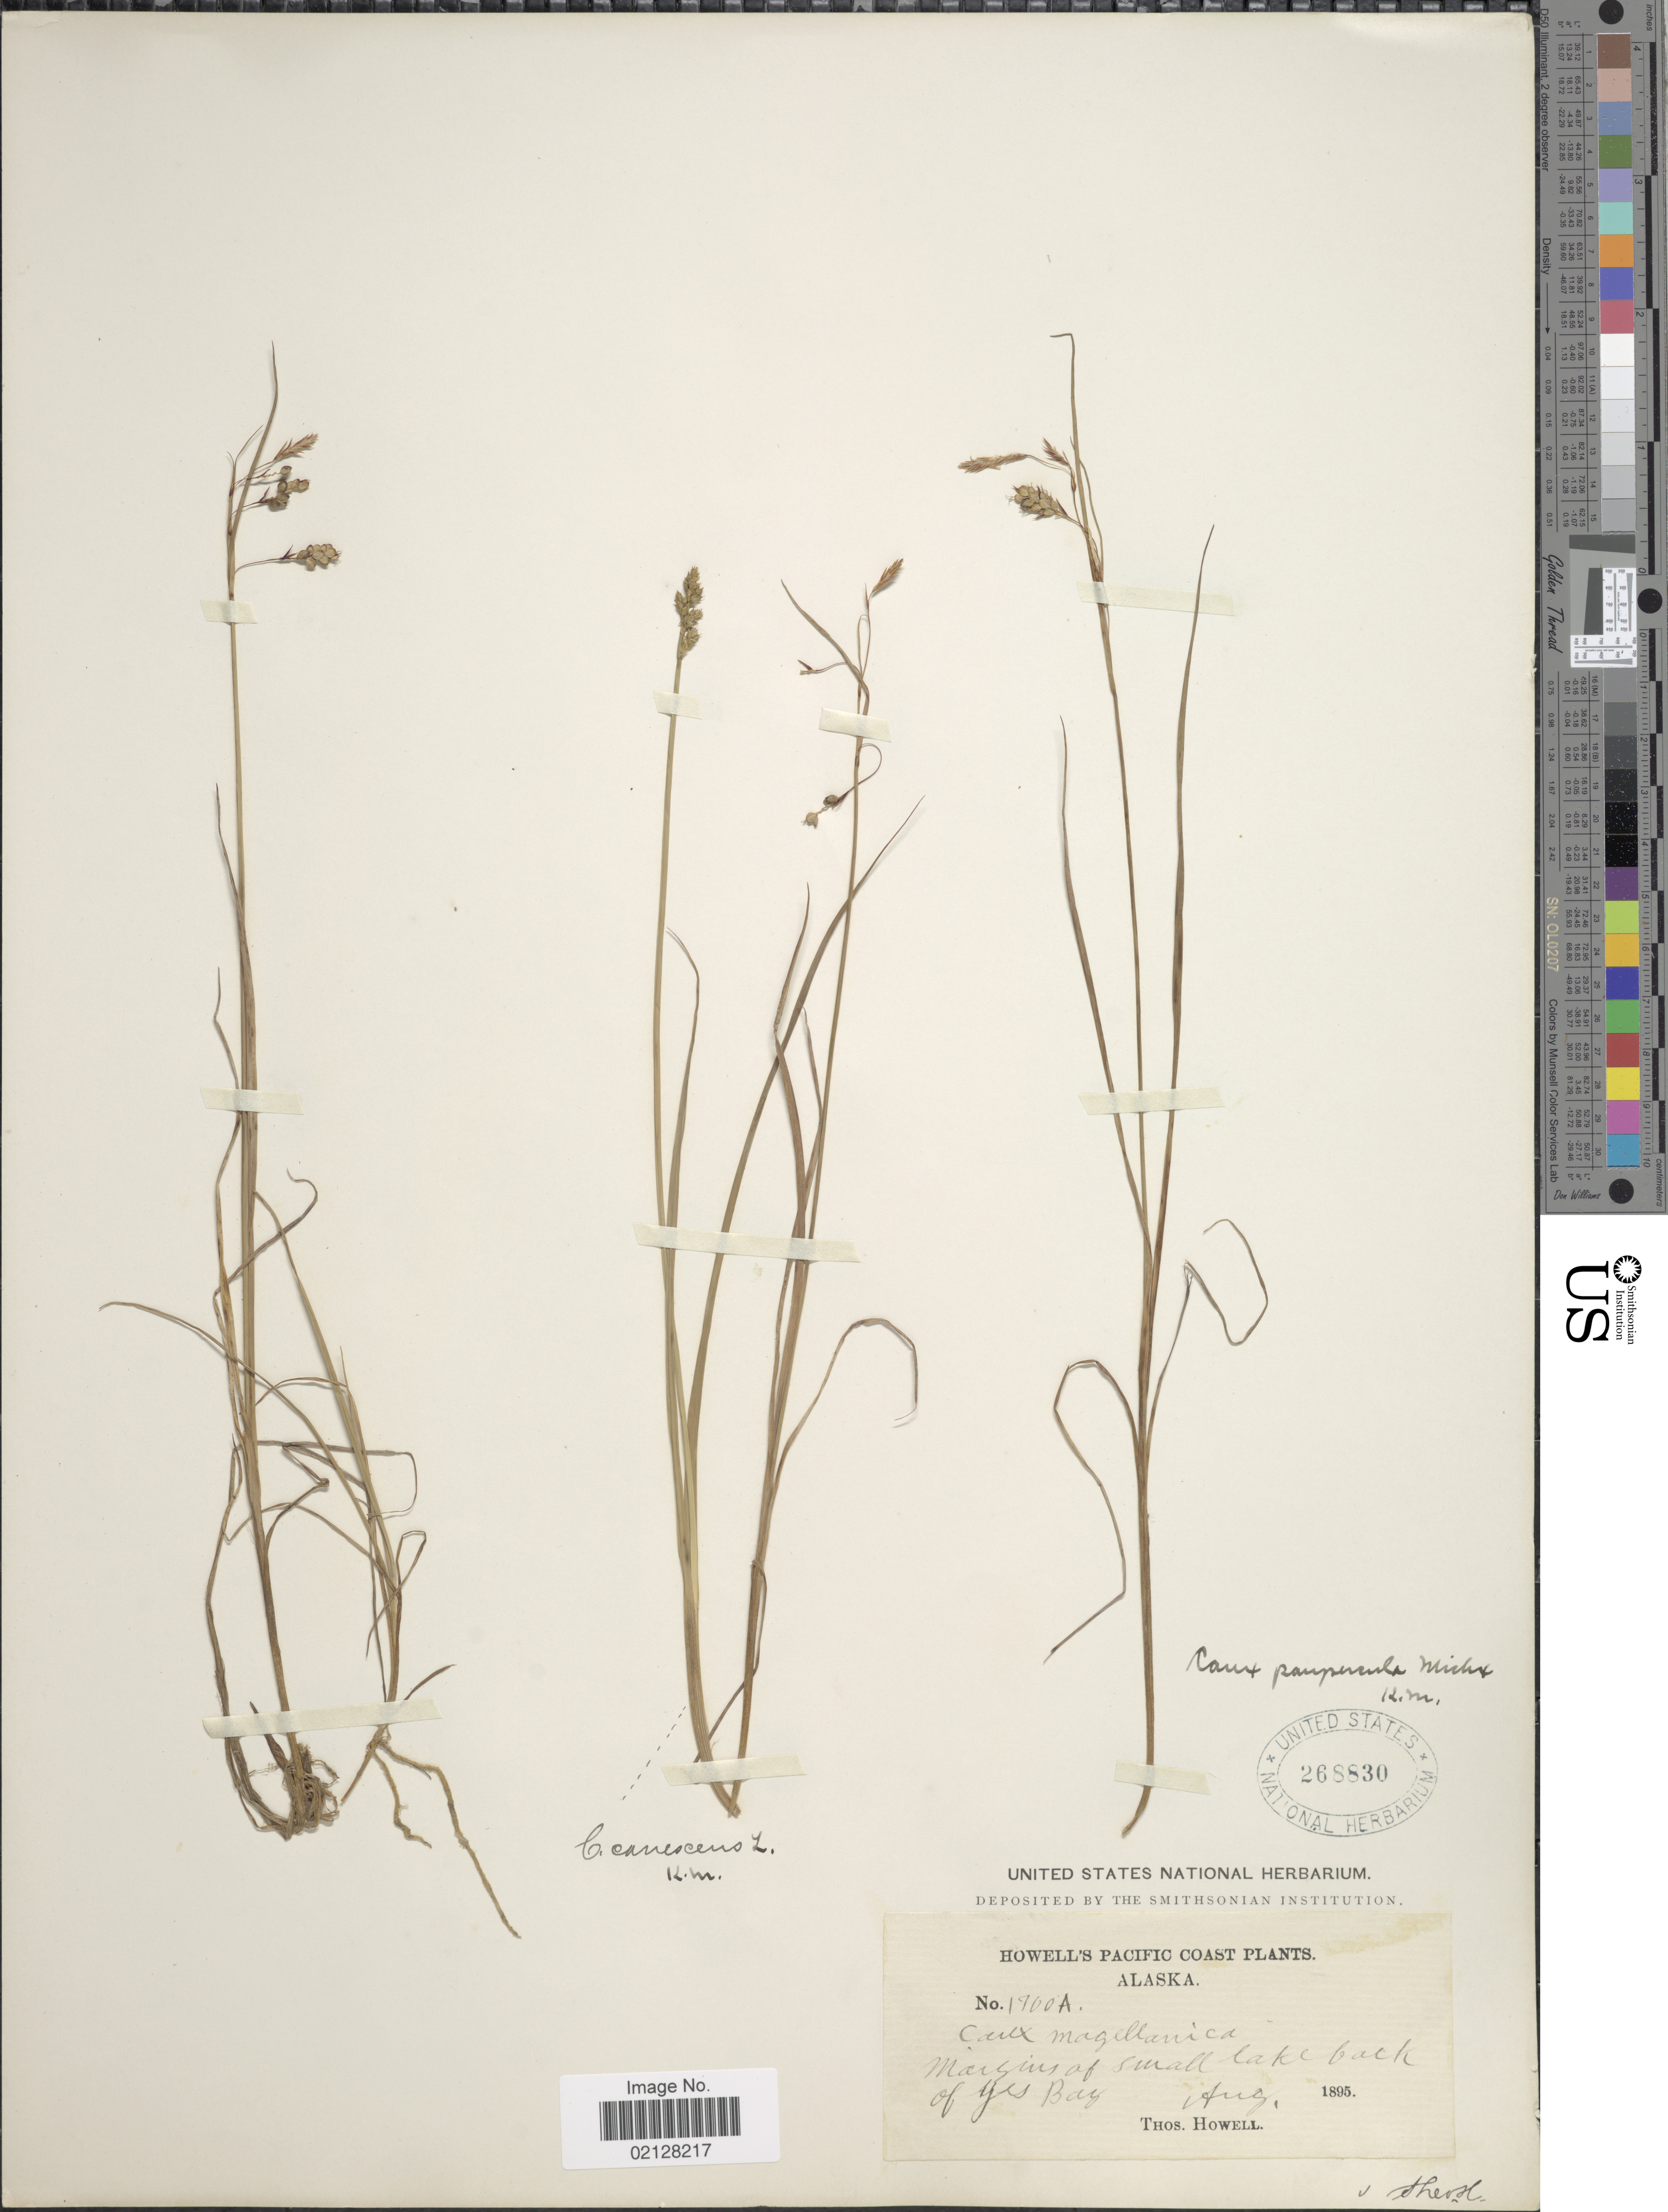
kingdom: Plantae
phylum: Tracheophyta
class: Liliopsida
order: Poales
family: Cyperaceae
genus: Carex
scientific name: Carex magellanica subsp. irrigua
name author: (Wahlenb.) Hiitonen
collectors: T. Howell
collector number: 1700A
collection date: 1895-08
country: United States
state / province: Alaska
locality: Margins of small lake beach of Yes Bay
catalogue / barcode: US 268830